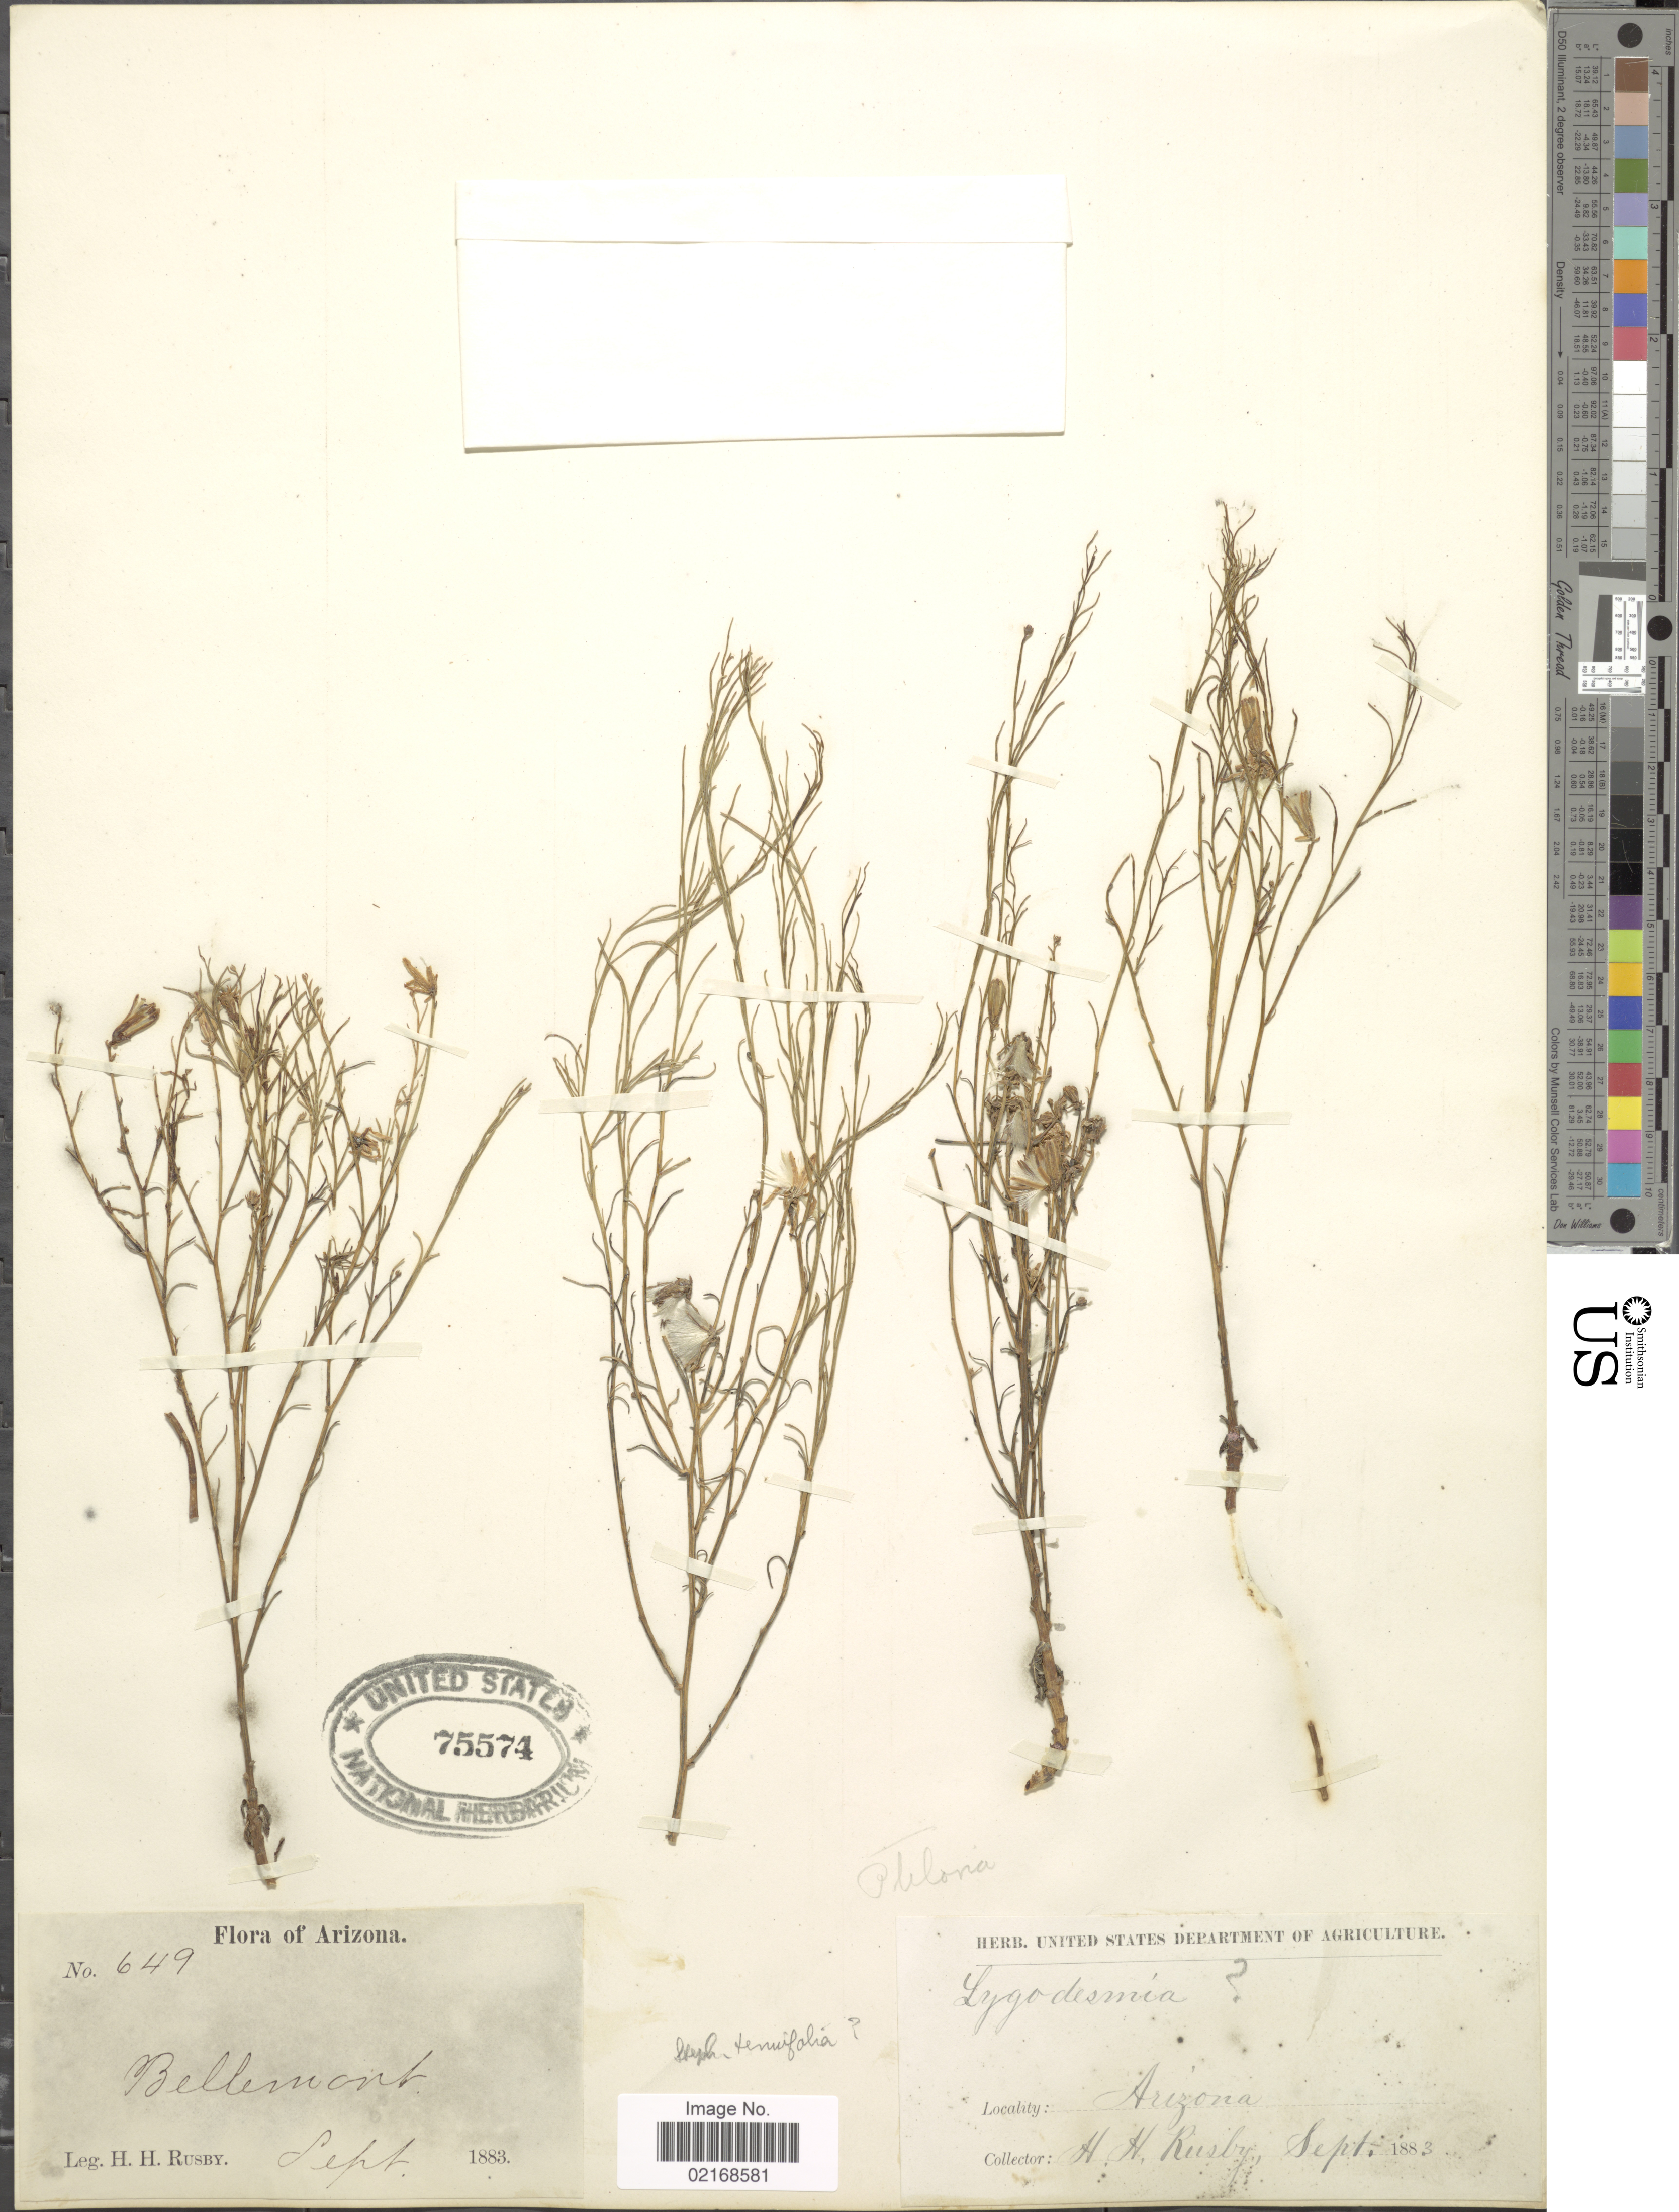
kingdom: Plantae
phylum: Tracheophyta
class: Magnoliopsida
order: Asterales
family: Asteraceae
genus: Stephanomeria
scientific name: Stephanomeria tenuifolia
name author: (Torr.) H.M. Hall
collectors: H. H. Rusby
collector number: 649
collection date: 1883-09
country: United States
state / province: Arizona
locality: Bellemont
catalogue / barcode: US 75574